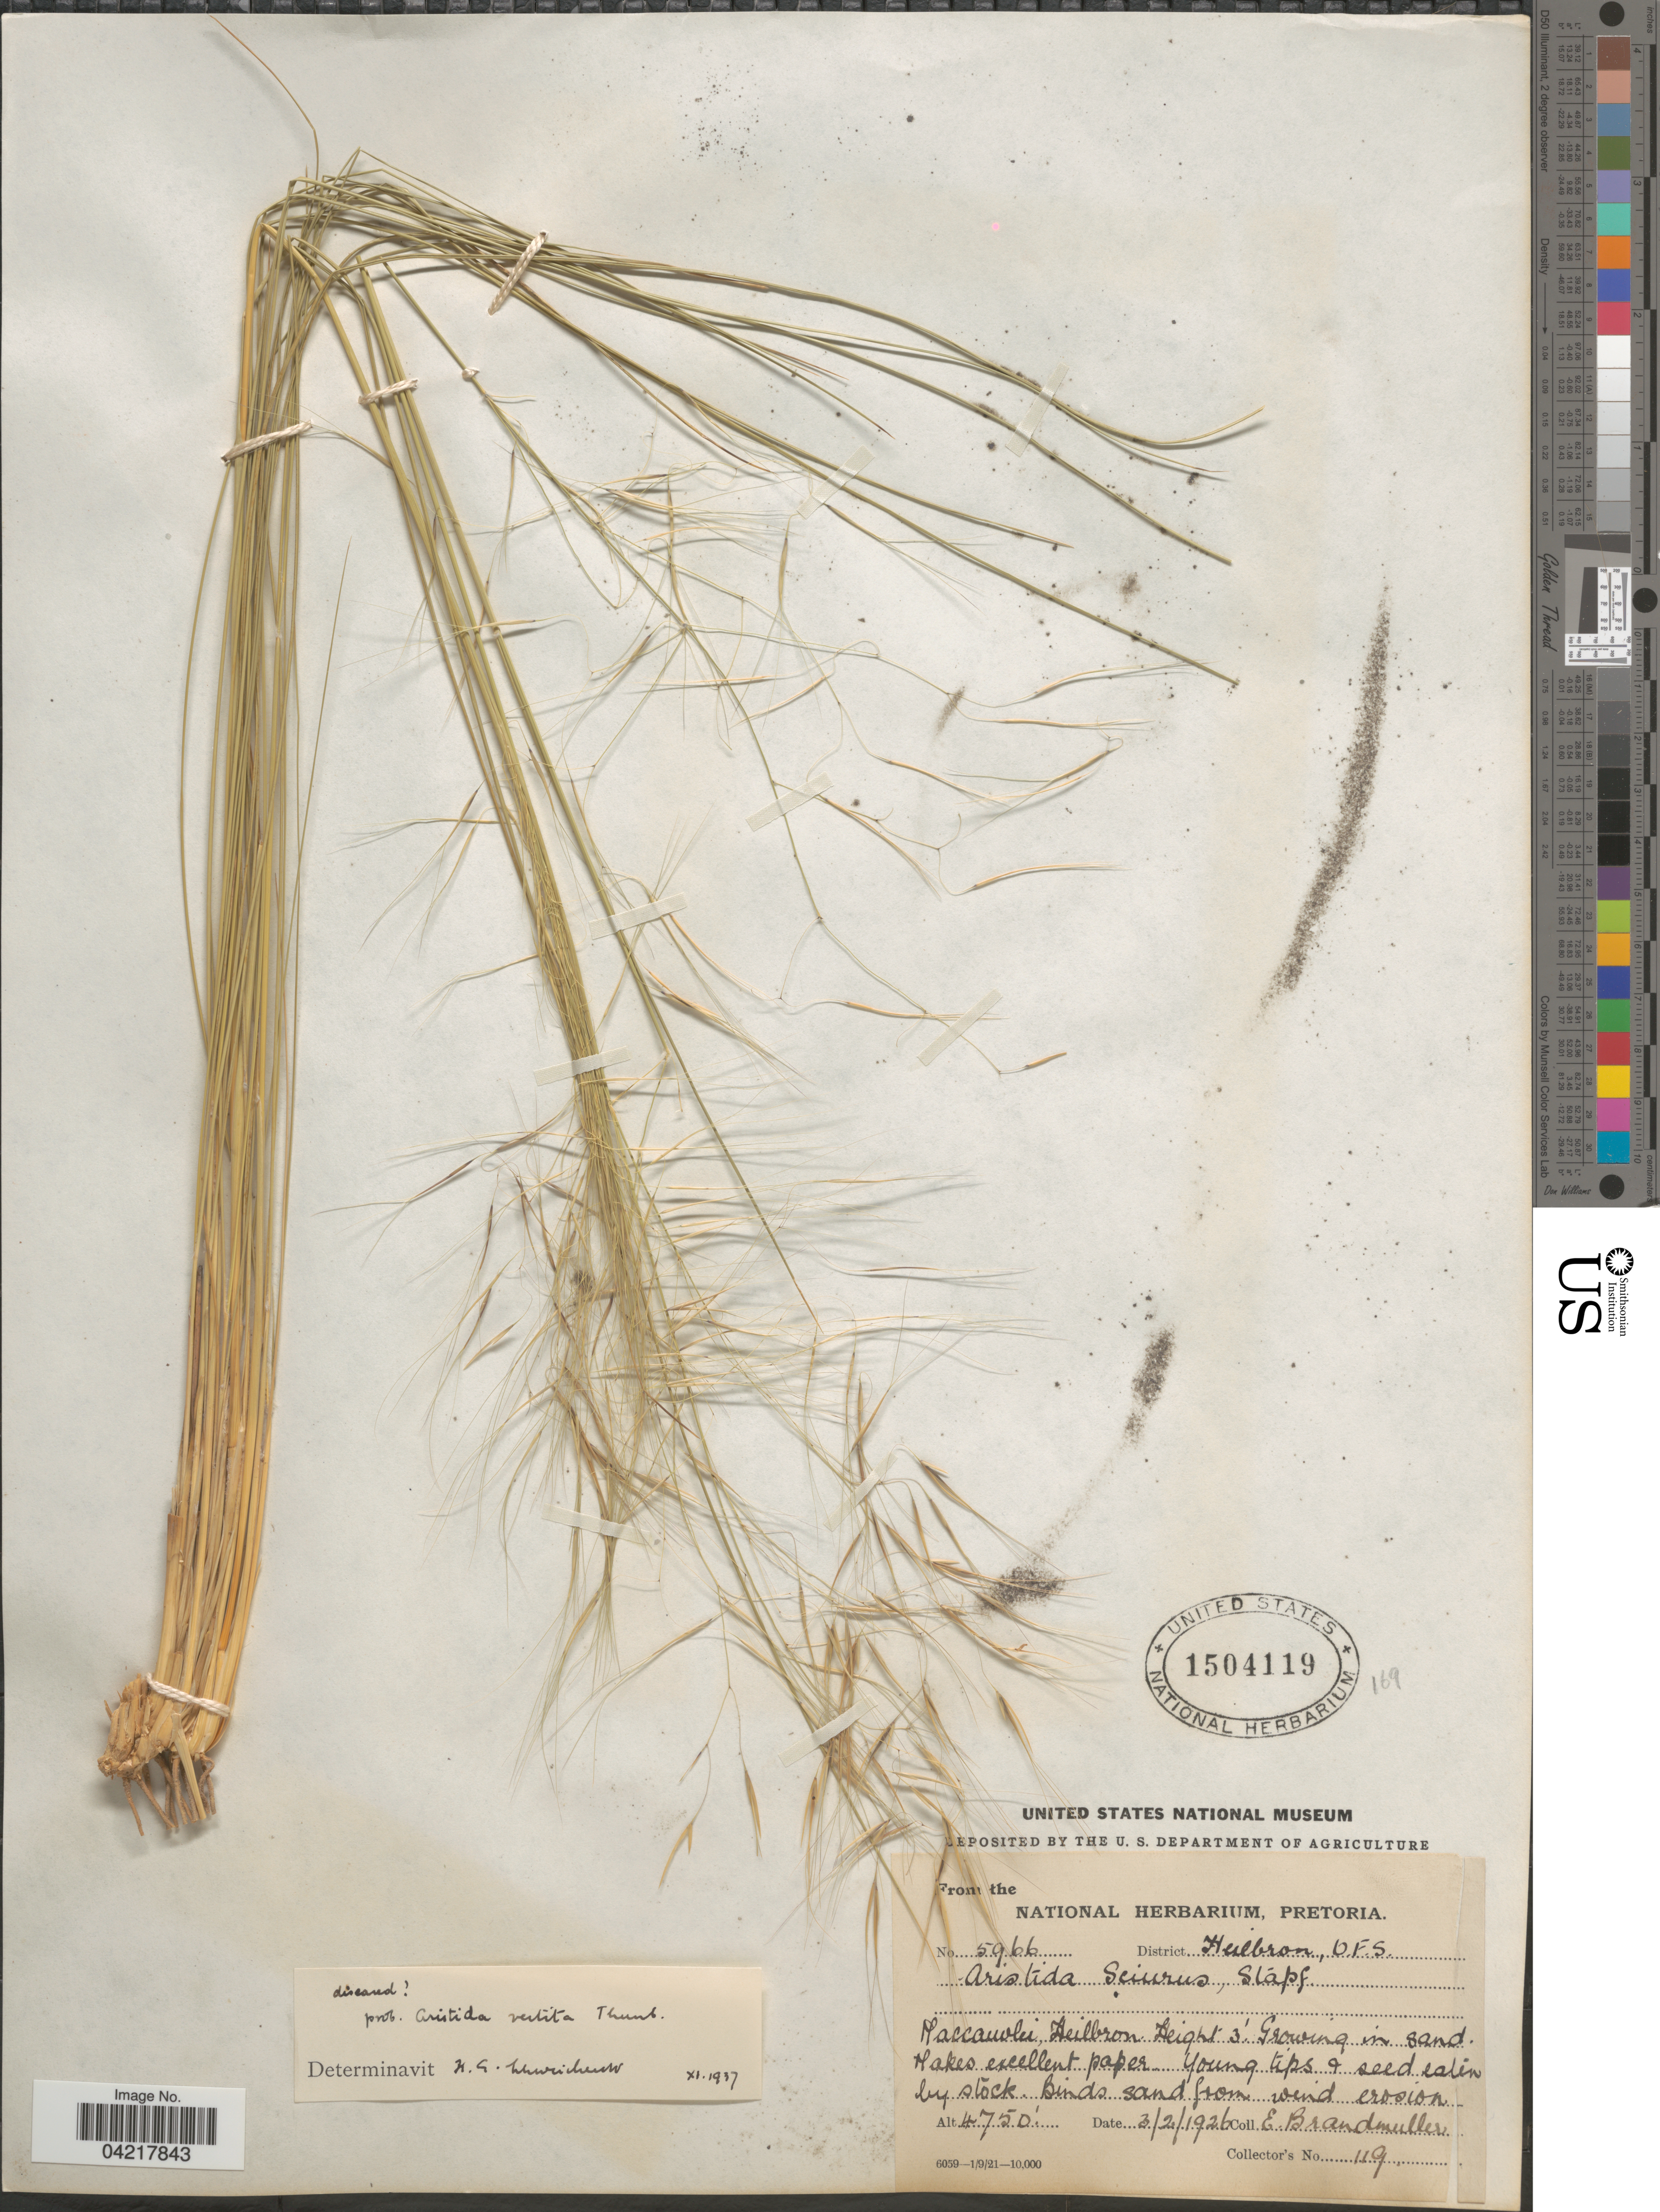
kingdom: Plantae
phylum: Tracheophyta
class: Liliopsida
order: Poales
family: Poaceae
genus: Aristida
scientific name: Aristida vestita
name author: Thunb.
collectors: E. Brandmuller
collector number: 119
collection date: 1926-02-03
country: South Africa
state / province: Free State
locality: District Heilbron, O.F.S. Maccauvlei, Heilbron Height's/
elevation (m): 1448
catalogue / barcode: US 1504119